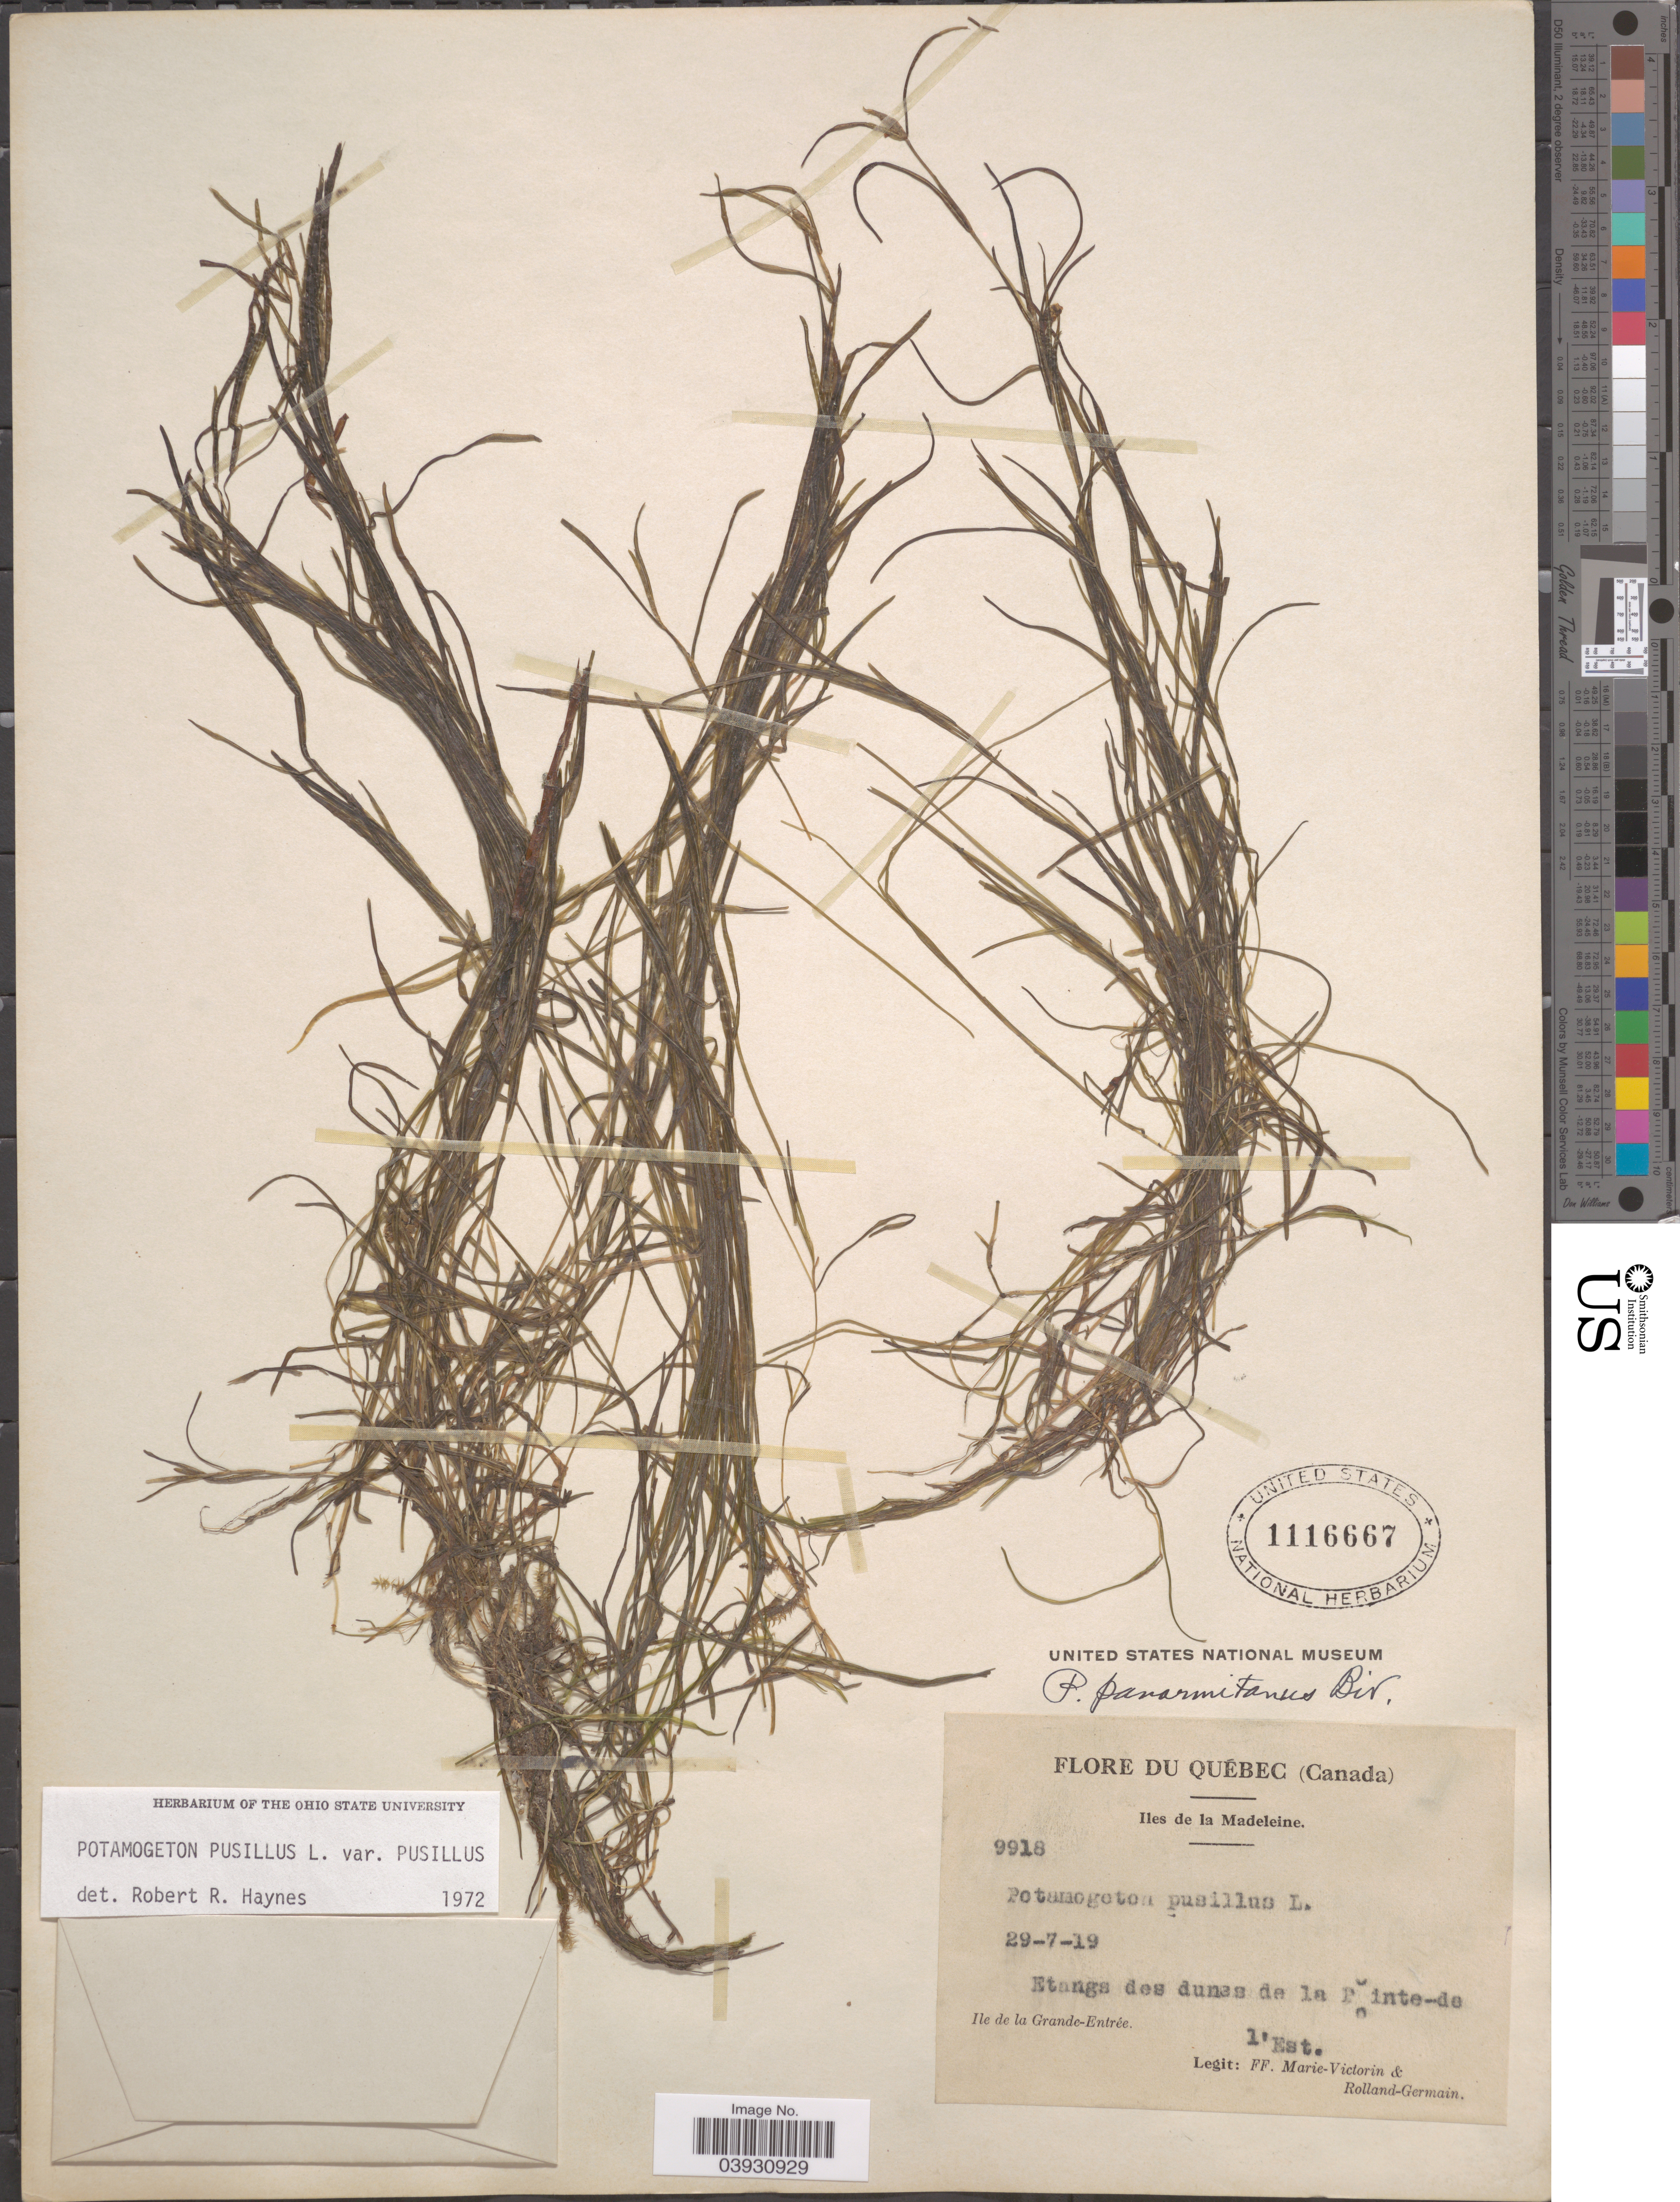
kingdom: Plantae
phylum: Tracheophyta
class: Liliopsida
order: Alismatales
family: Potamogetonaceae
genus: Potamogeton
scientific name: Potamogeton pusillus var. pusillus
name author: L.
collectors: F. Marie-Victorin & Rolland-Germain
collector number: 9918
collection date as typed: Transcribed d/m/y: 29/7/19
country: Canada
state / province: Quebec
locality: Iles de la Madeleine. Etangs des dunes de la Pointe-de l'Est. Ile de la Grande-Entrée.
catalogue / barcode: US 1116667